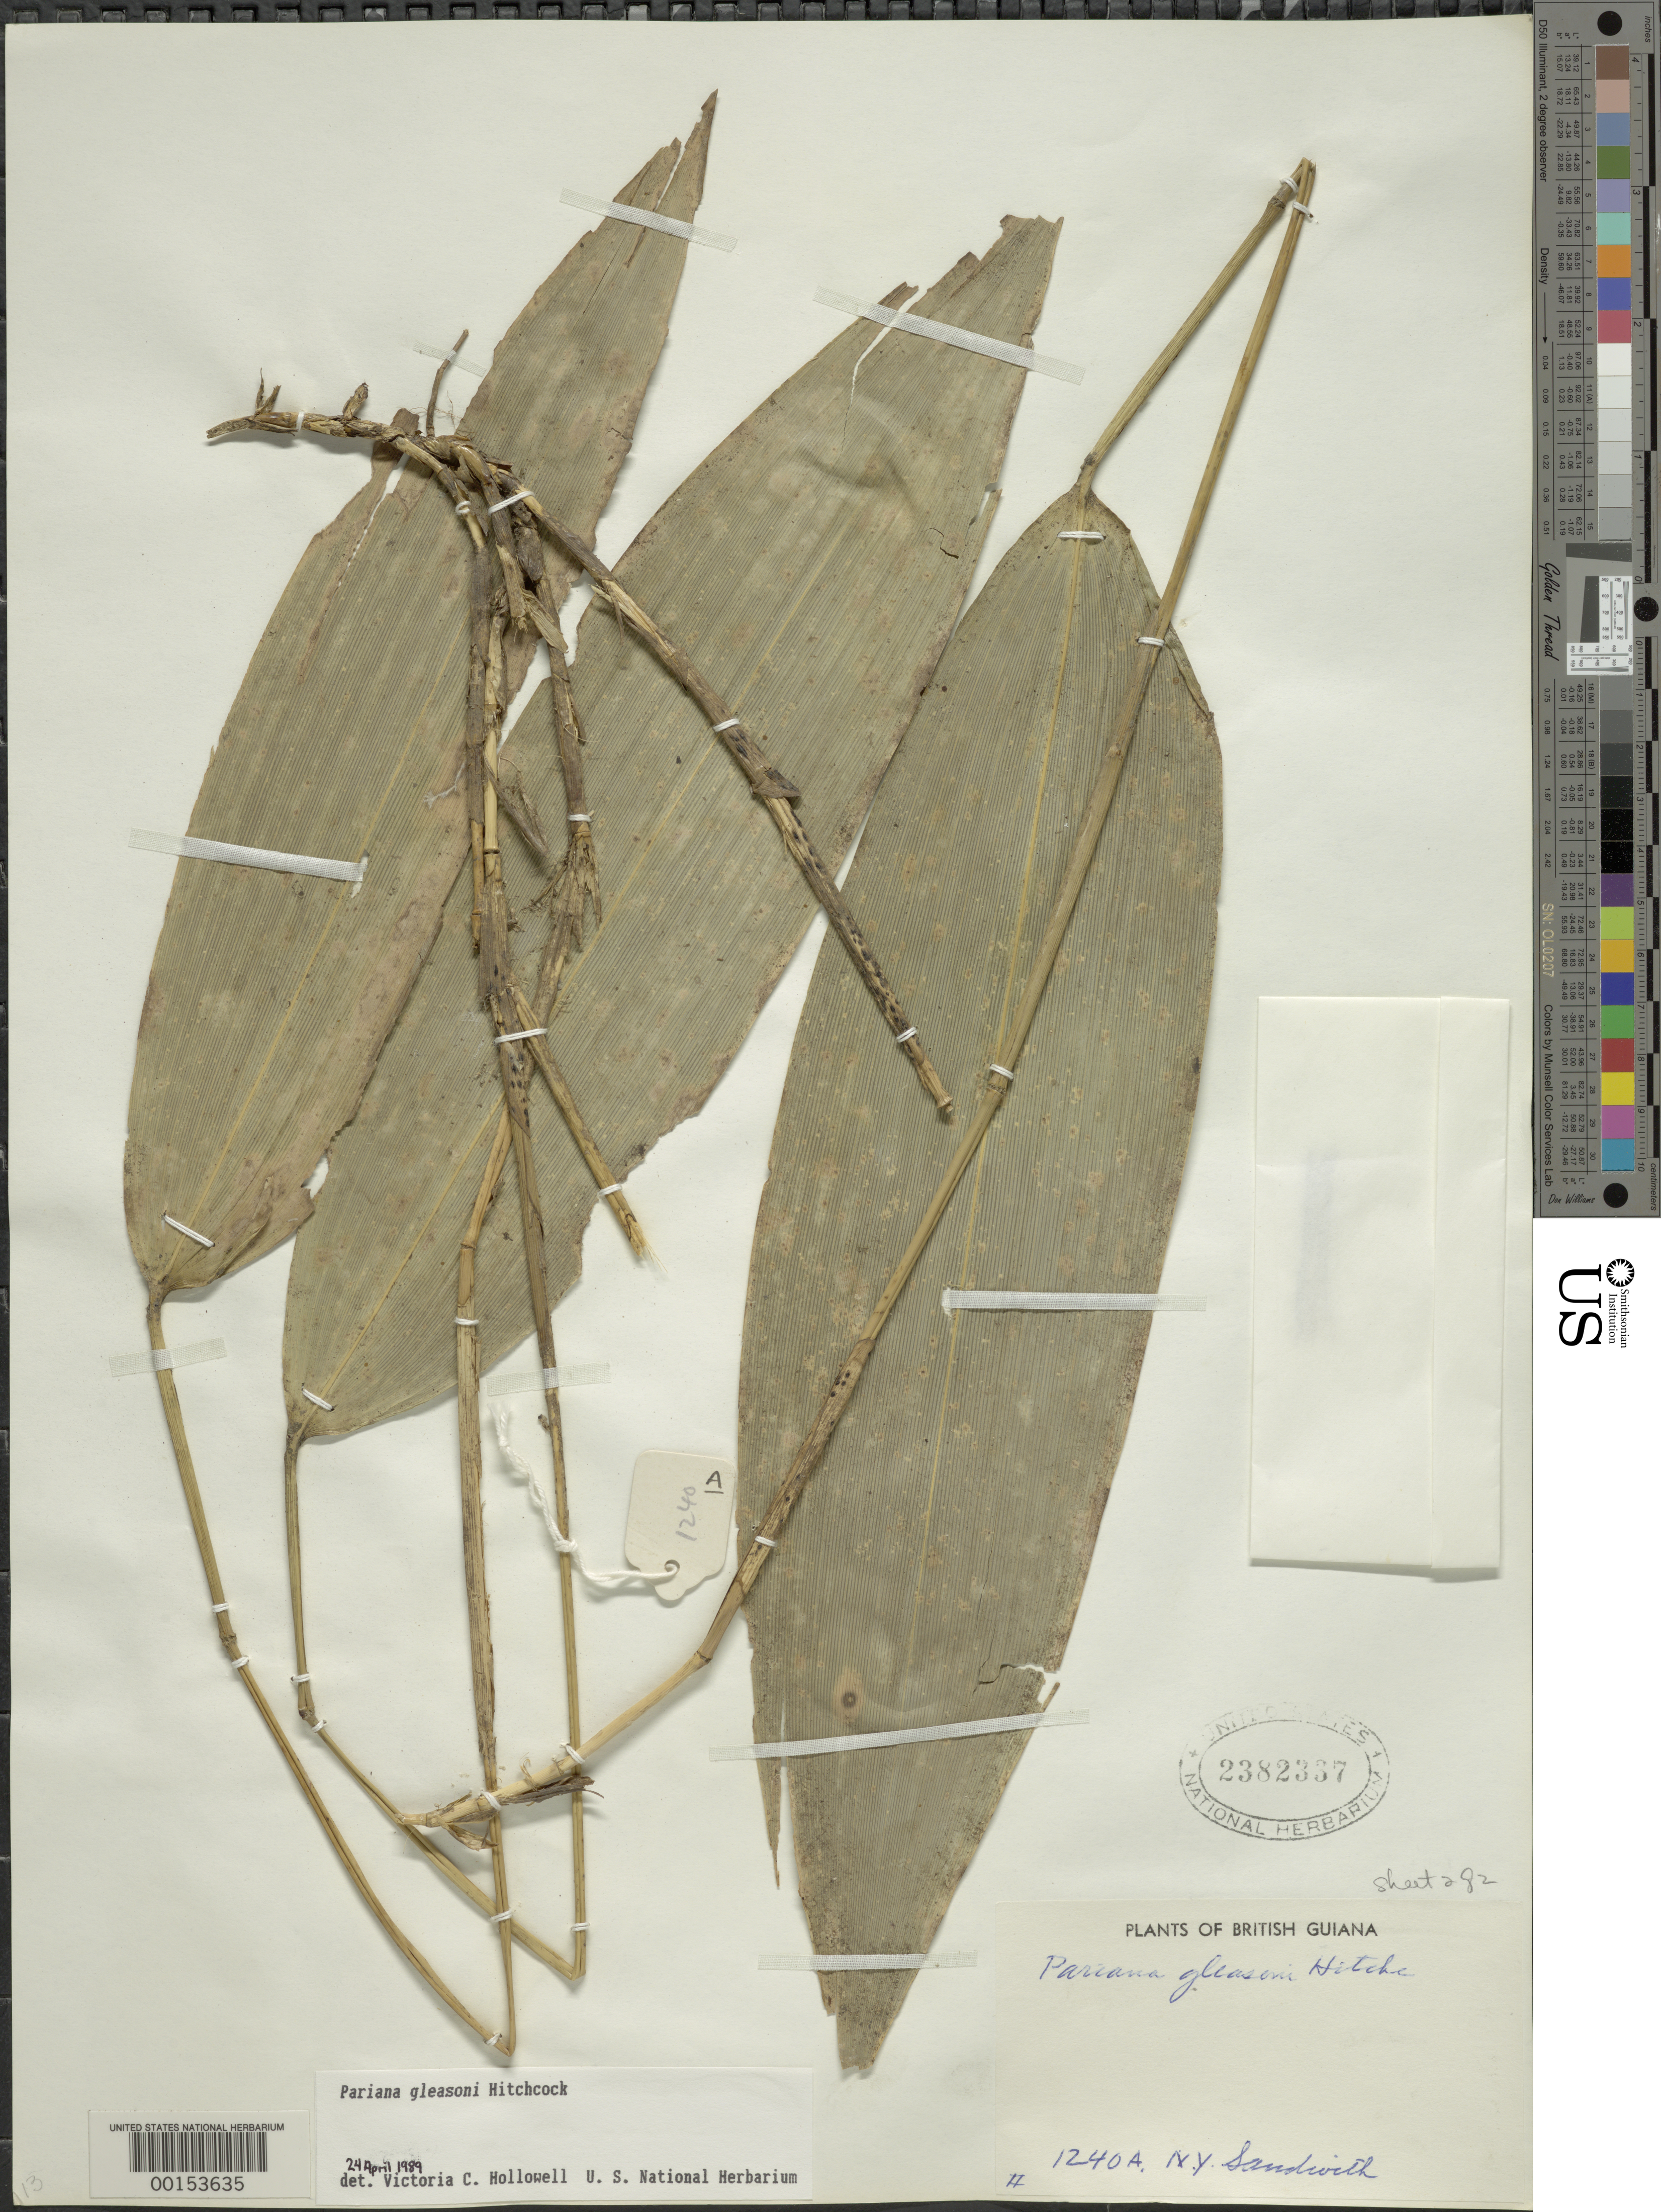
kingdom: Plantae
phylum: Tracheophyta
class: Liliopsida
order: Poales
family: Poaceae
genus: Pariana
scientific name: Pariana gleasonii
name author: Hitchc.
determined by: Hollowell, V. C., (USCH)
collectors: N. Y. Sandwith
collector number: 1240 A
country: French Guiana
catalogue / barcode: US 2382337